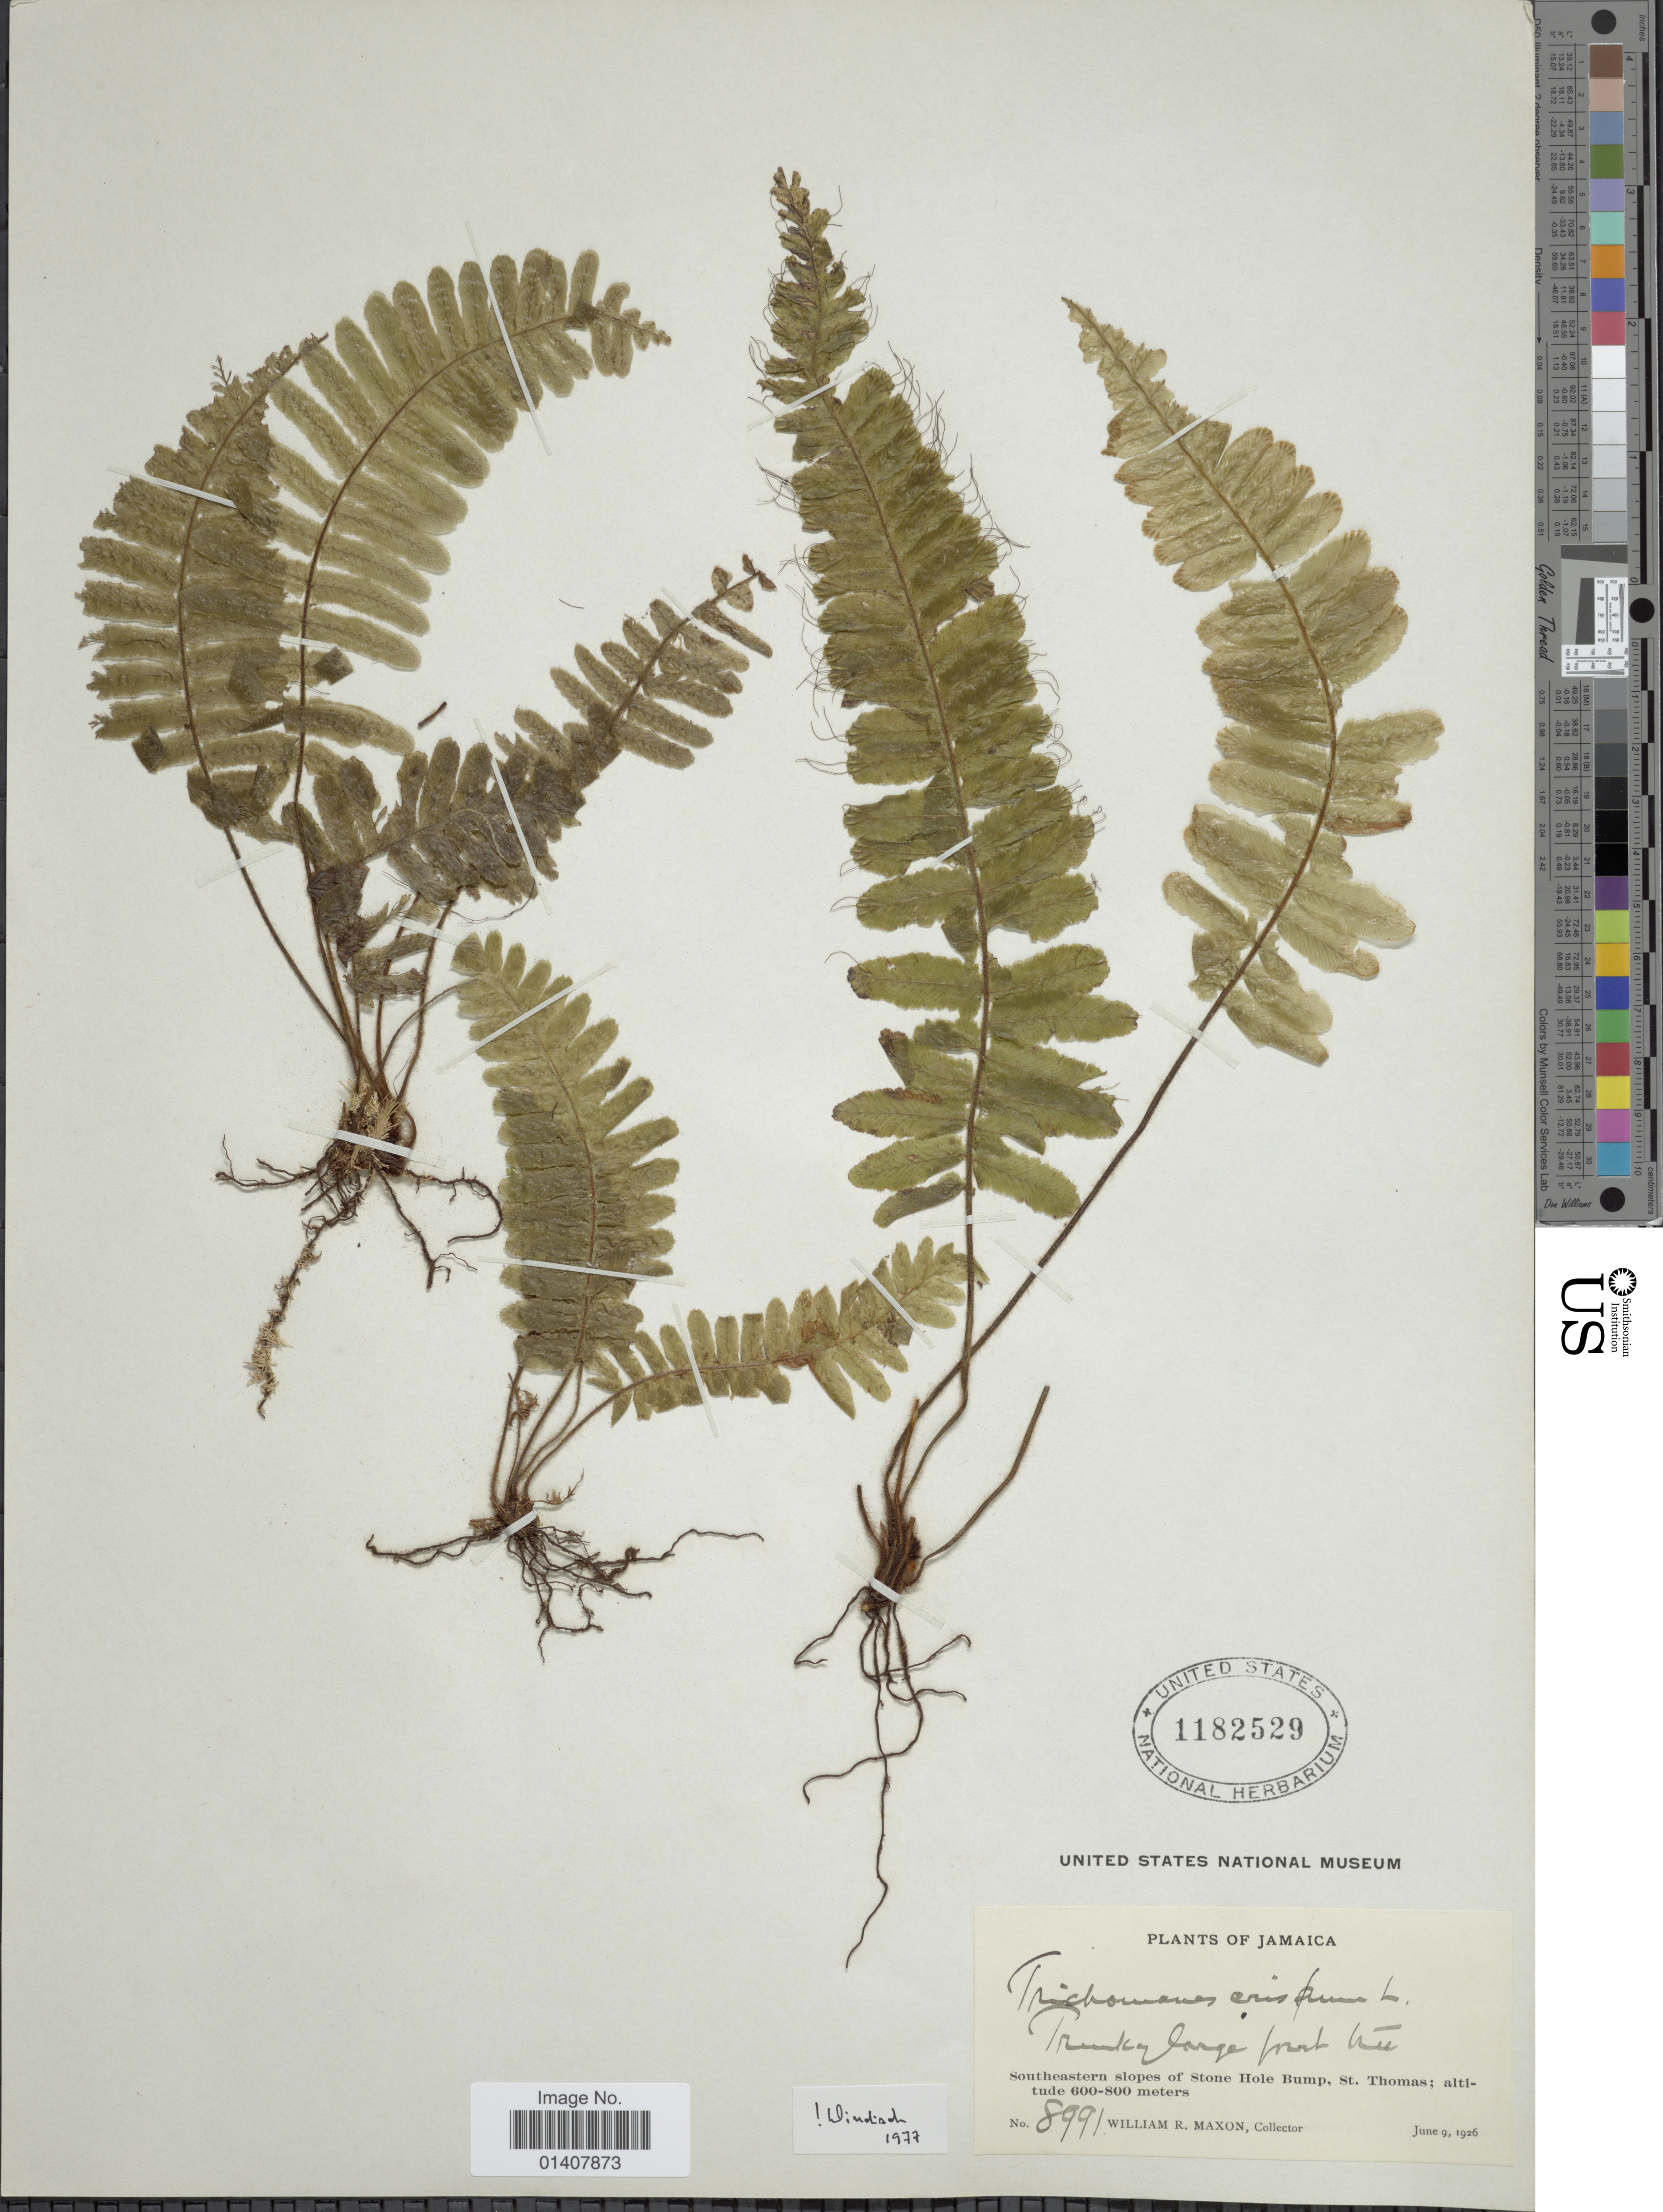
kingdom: Plantae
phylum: Tracheophyta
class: Polypodiopsida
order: Hymenophyllales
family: Hymenophyllaceae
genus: Trichomanes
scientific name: Trichomanes crispum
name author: L.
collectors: W. R. Maxon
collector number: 8991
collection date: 1926-06-06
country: Jamaica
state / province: Saint Thomas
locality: Southeastern slope of Stone Hole bump, St. Thomas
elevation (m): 600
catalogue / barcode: US 1182529